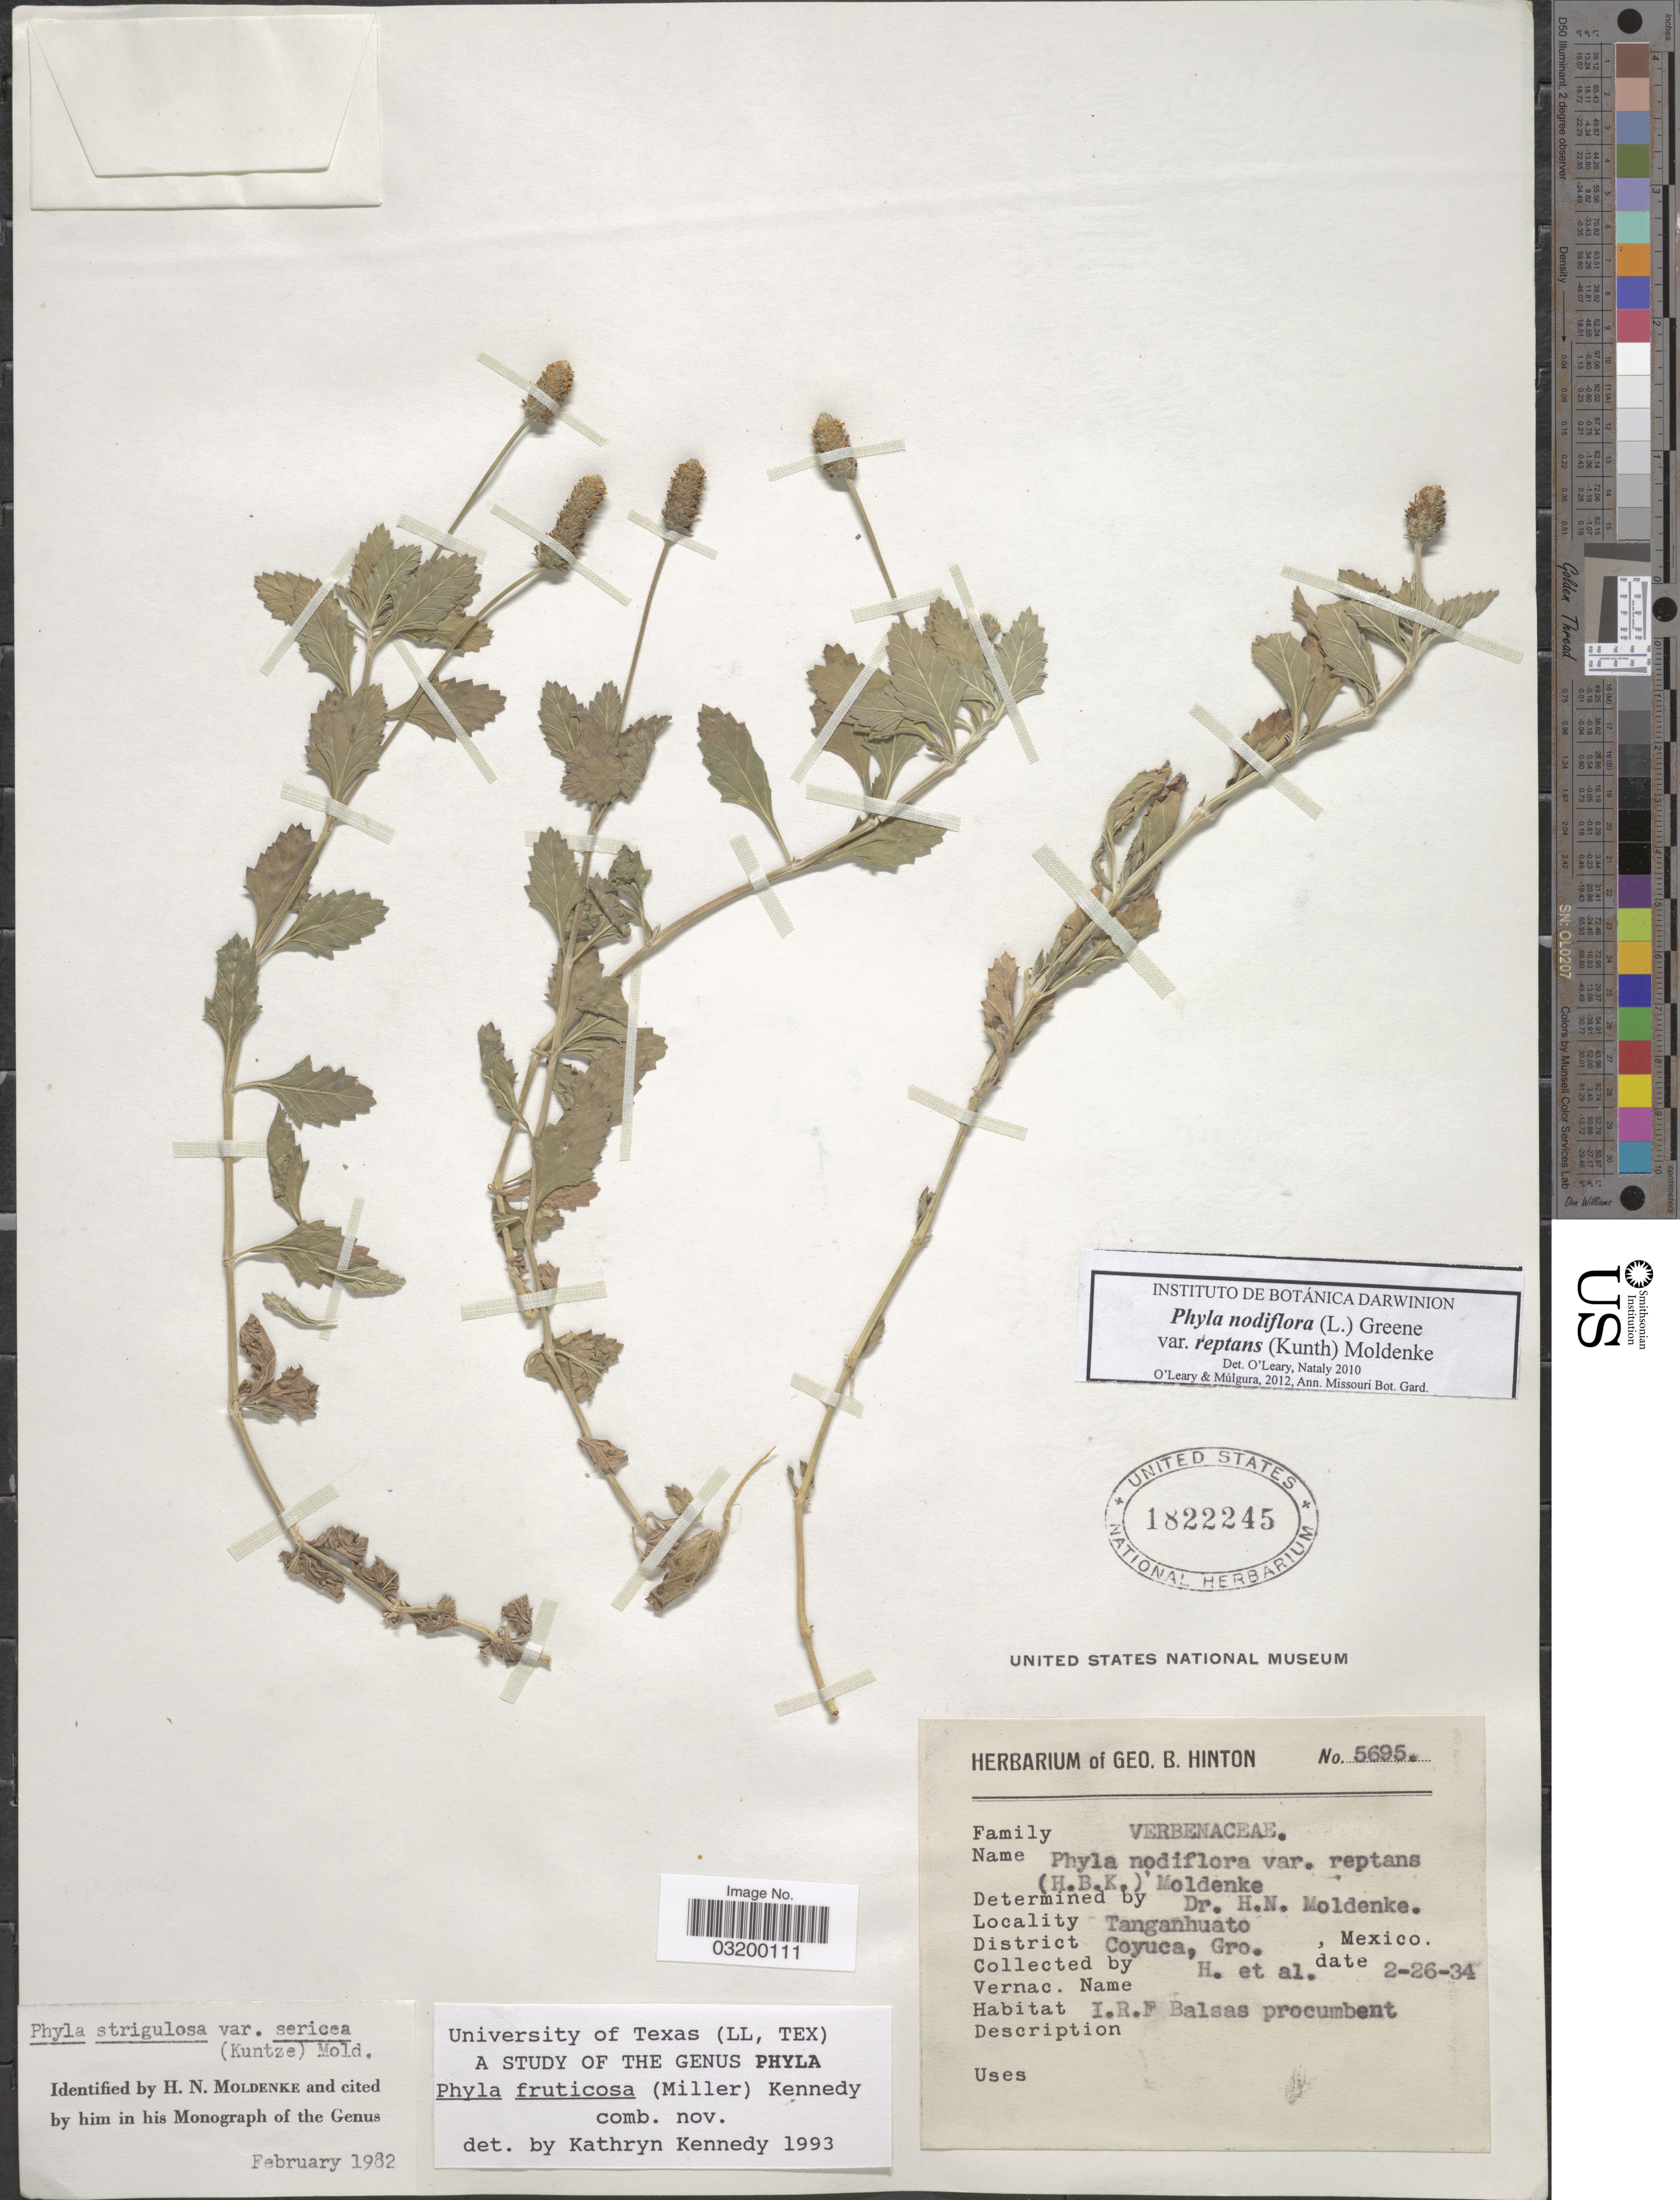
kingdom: Plantae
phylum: Tracheophyta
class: Magnoliopsida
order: Lamiales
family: Verbenaceae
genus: Phyla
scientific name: Phyla nodiflora var. reptans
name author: (Kunth) Moldenke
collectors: G. B. Hinton & et al.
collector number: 5695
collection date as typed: Transcribed d/m/y: 26/2/34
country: Mexico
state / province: Guerrero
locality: Tanganhuato, District Coyuca.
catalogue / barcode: US 1822245